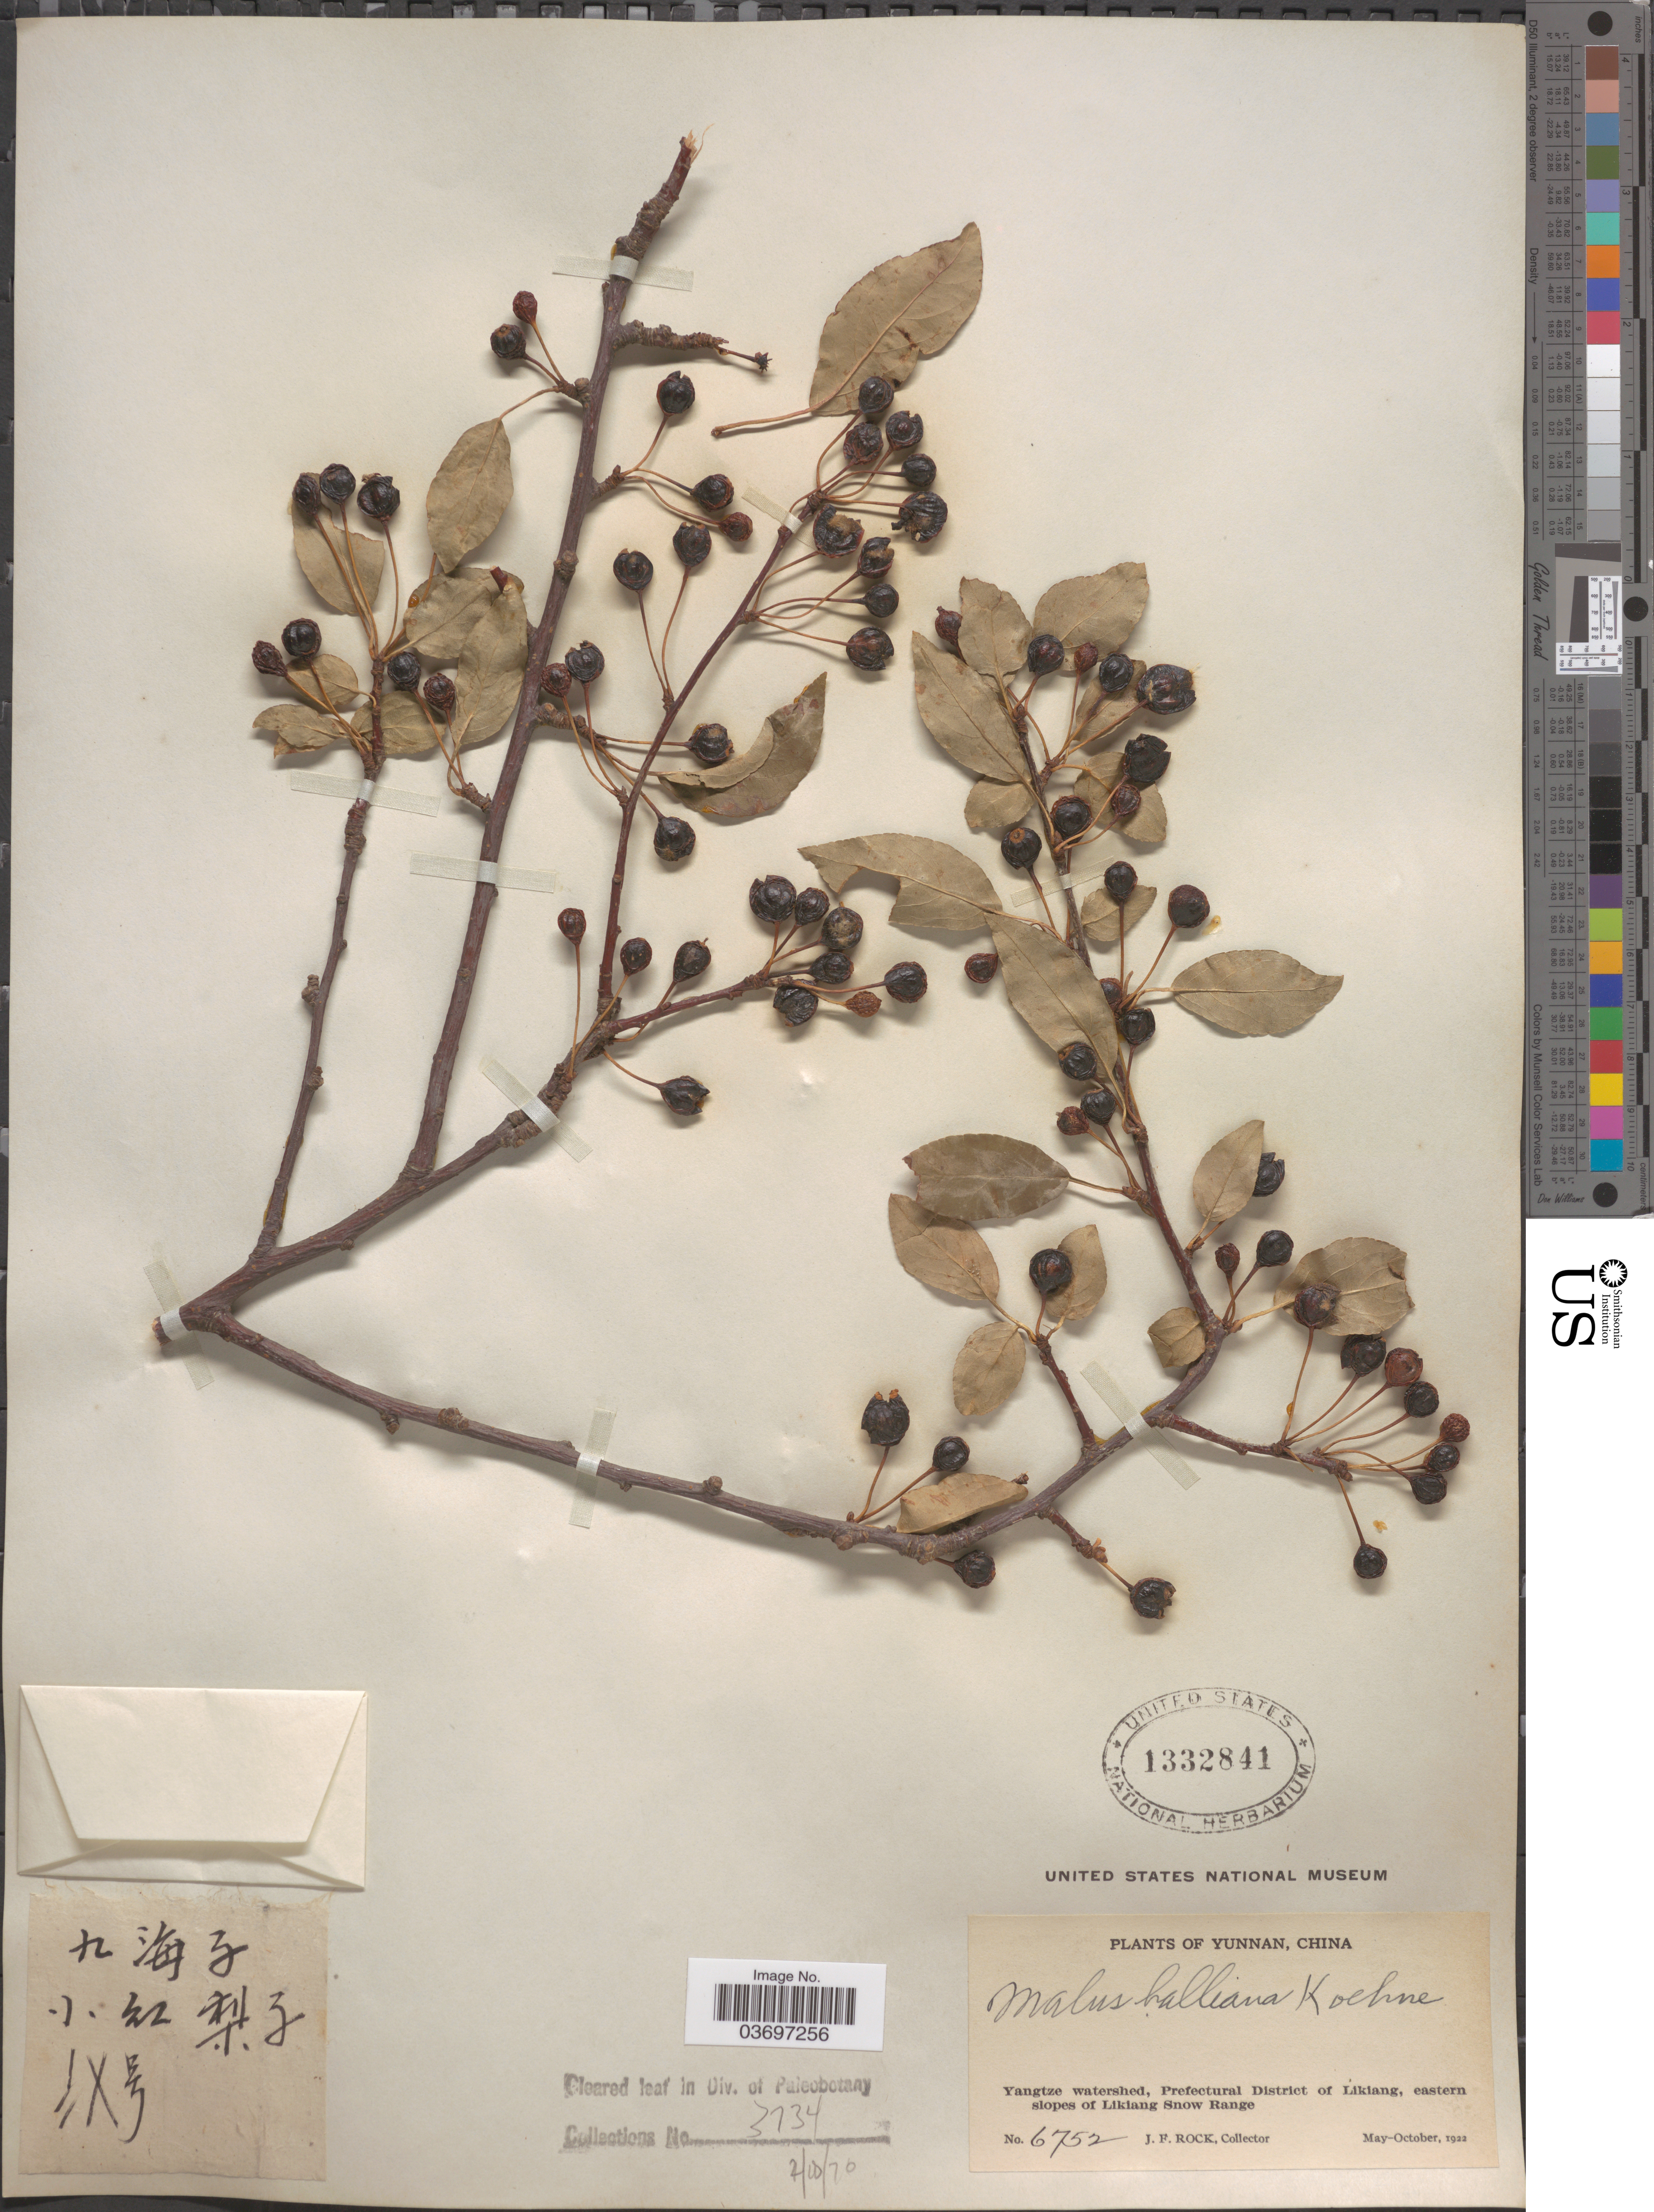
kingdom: Plantae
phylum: Tracheophyta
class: Magnoliopsida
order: Rosales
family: Rosaceae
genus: Malus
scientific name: Malus halliana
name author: Koehne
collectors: J. Rock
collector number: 6752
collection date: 1922-05/1922-10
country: China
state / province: Yunnan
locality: Yangtze watershed, Prefectural District of Likiang, eastern slopes of Likiang Snow Range.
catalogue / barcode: US 1332841